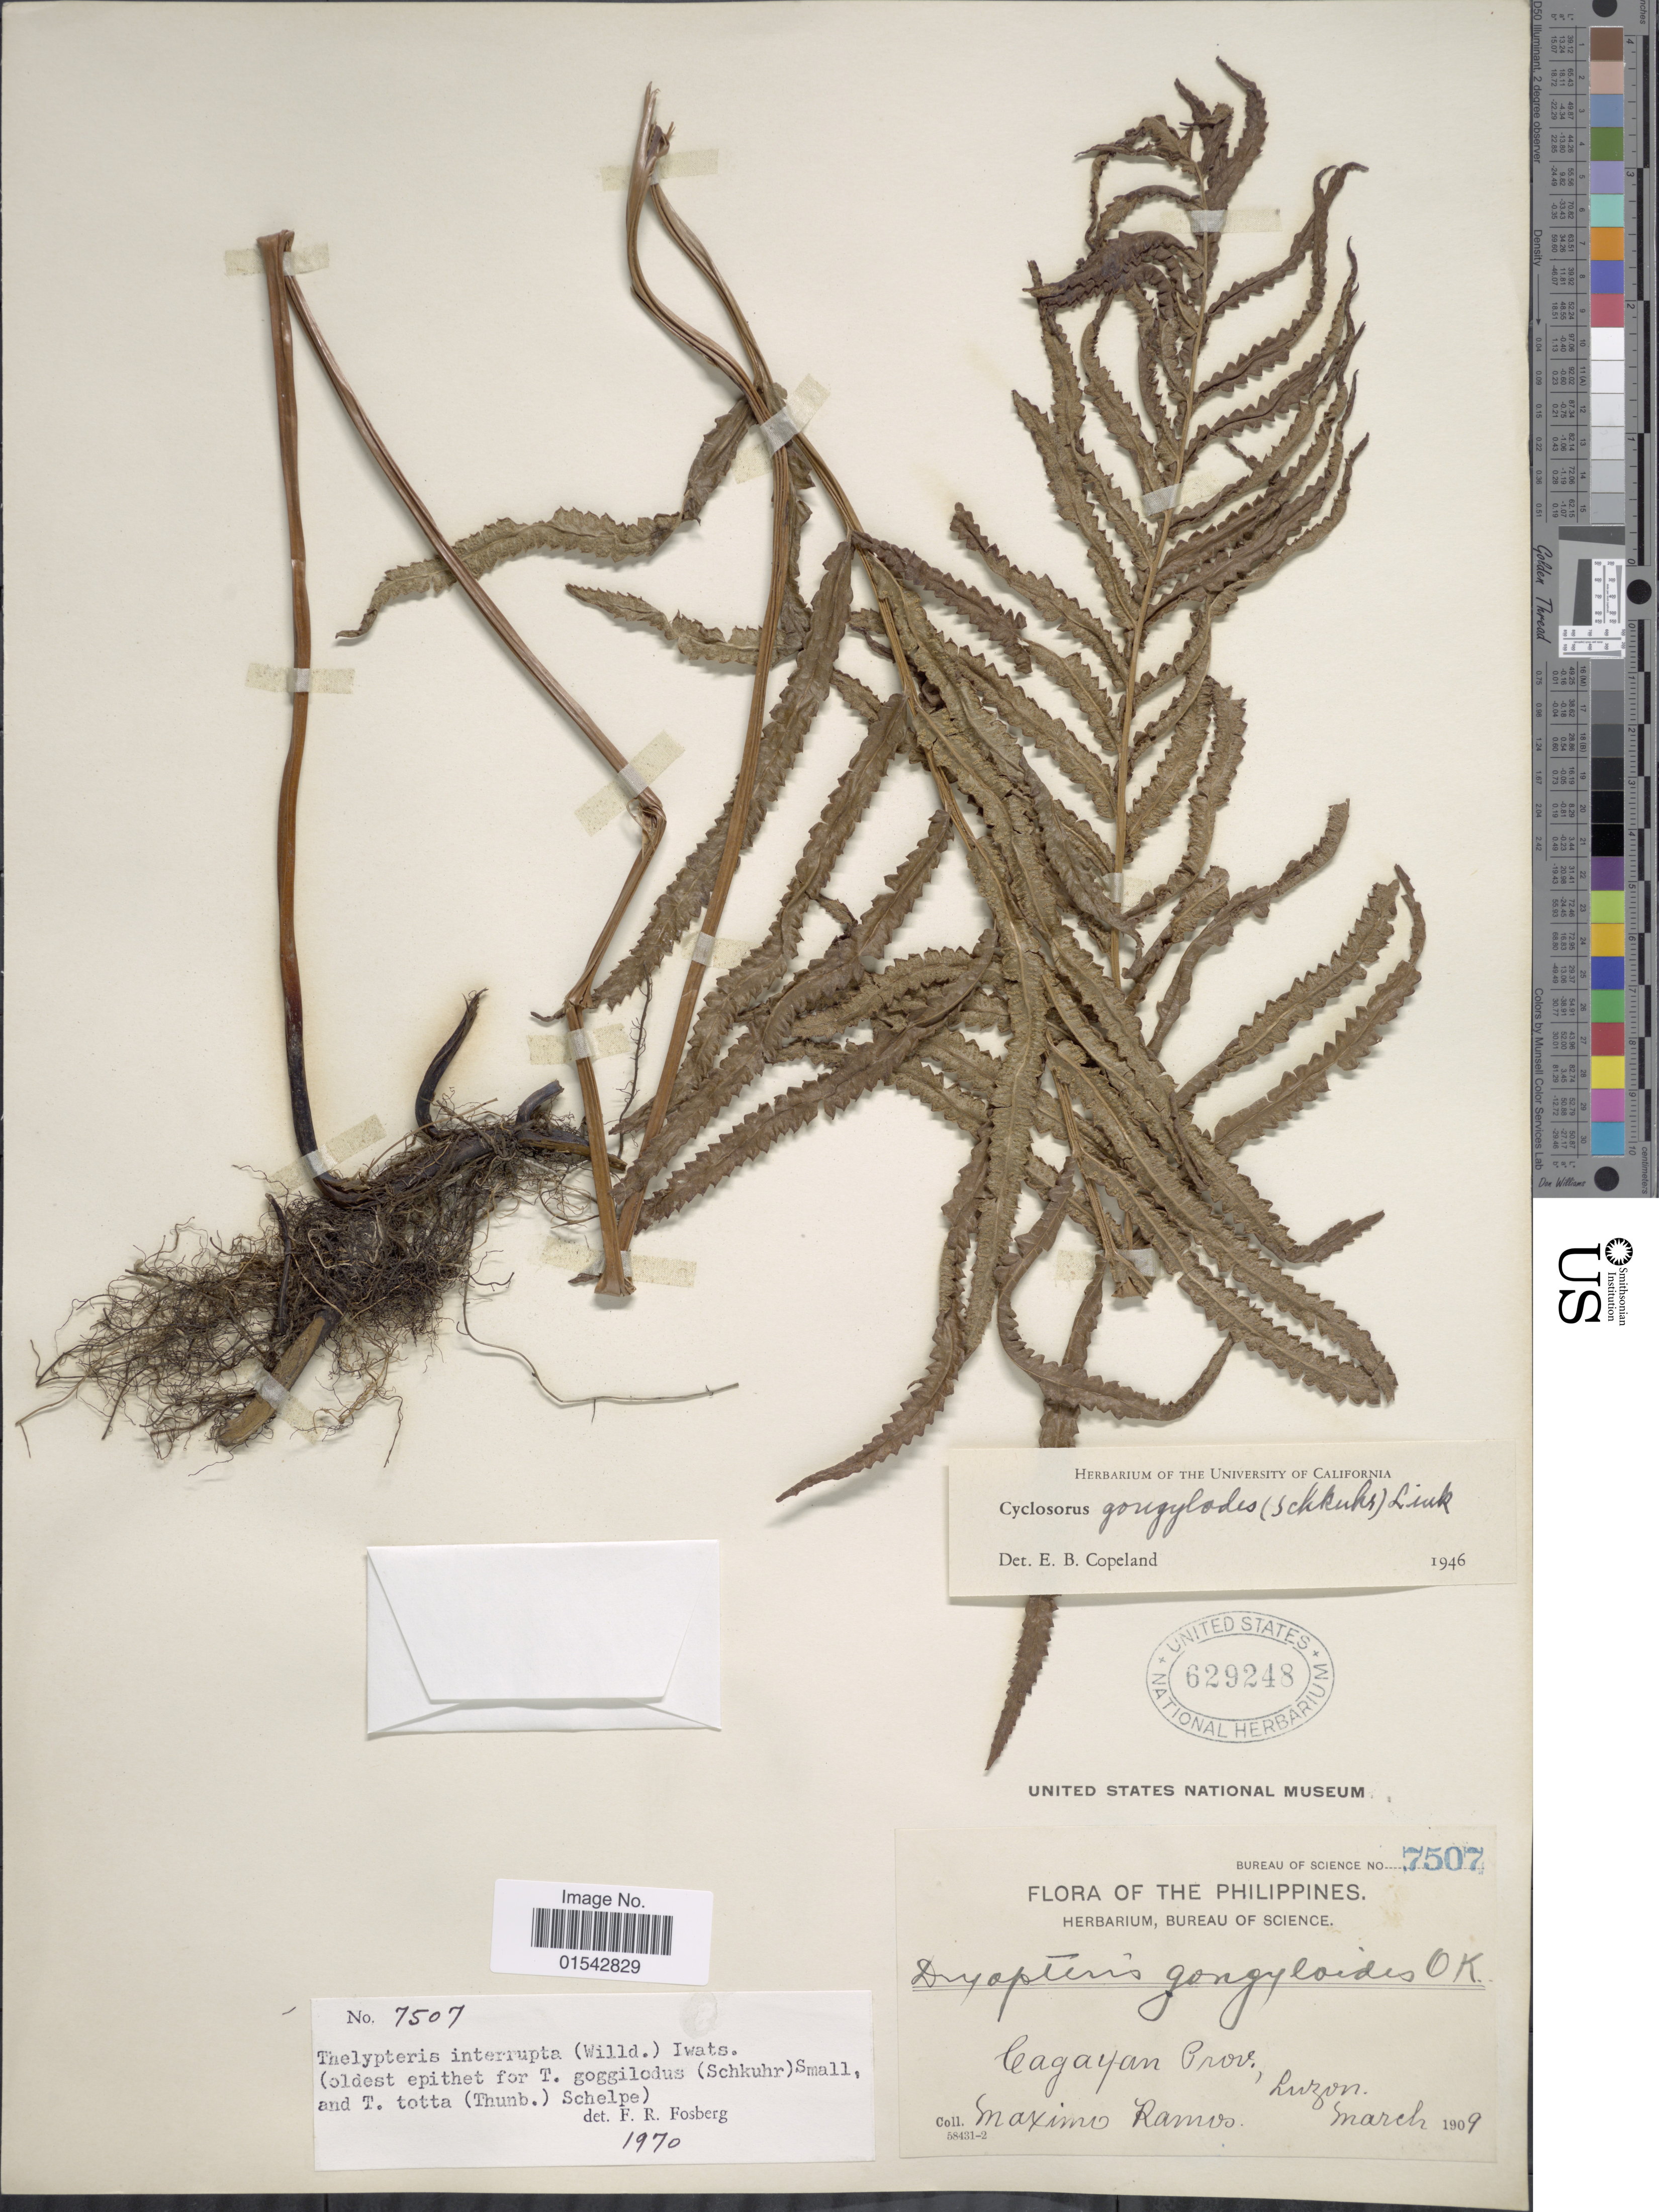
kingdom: Plantae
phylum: Tracheophyta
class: Polypodiopsida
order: Polypodiales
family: Thelypteridaceae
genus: Cyclosorus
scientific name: Cyclosorus interruptus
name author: (Willd.) H. Itô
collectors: M. Ramos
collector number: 7507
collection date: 1909-03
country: Philippines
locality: Philippines, Cagayan Prov, Luzon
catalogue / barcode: US 629248